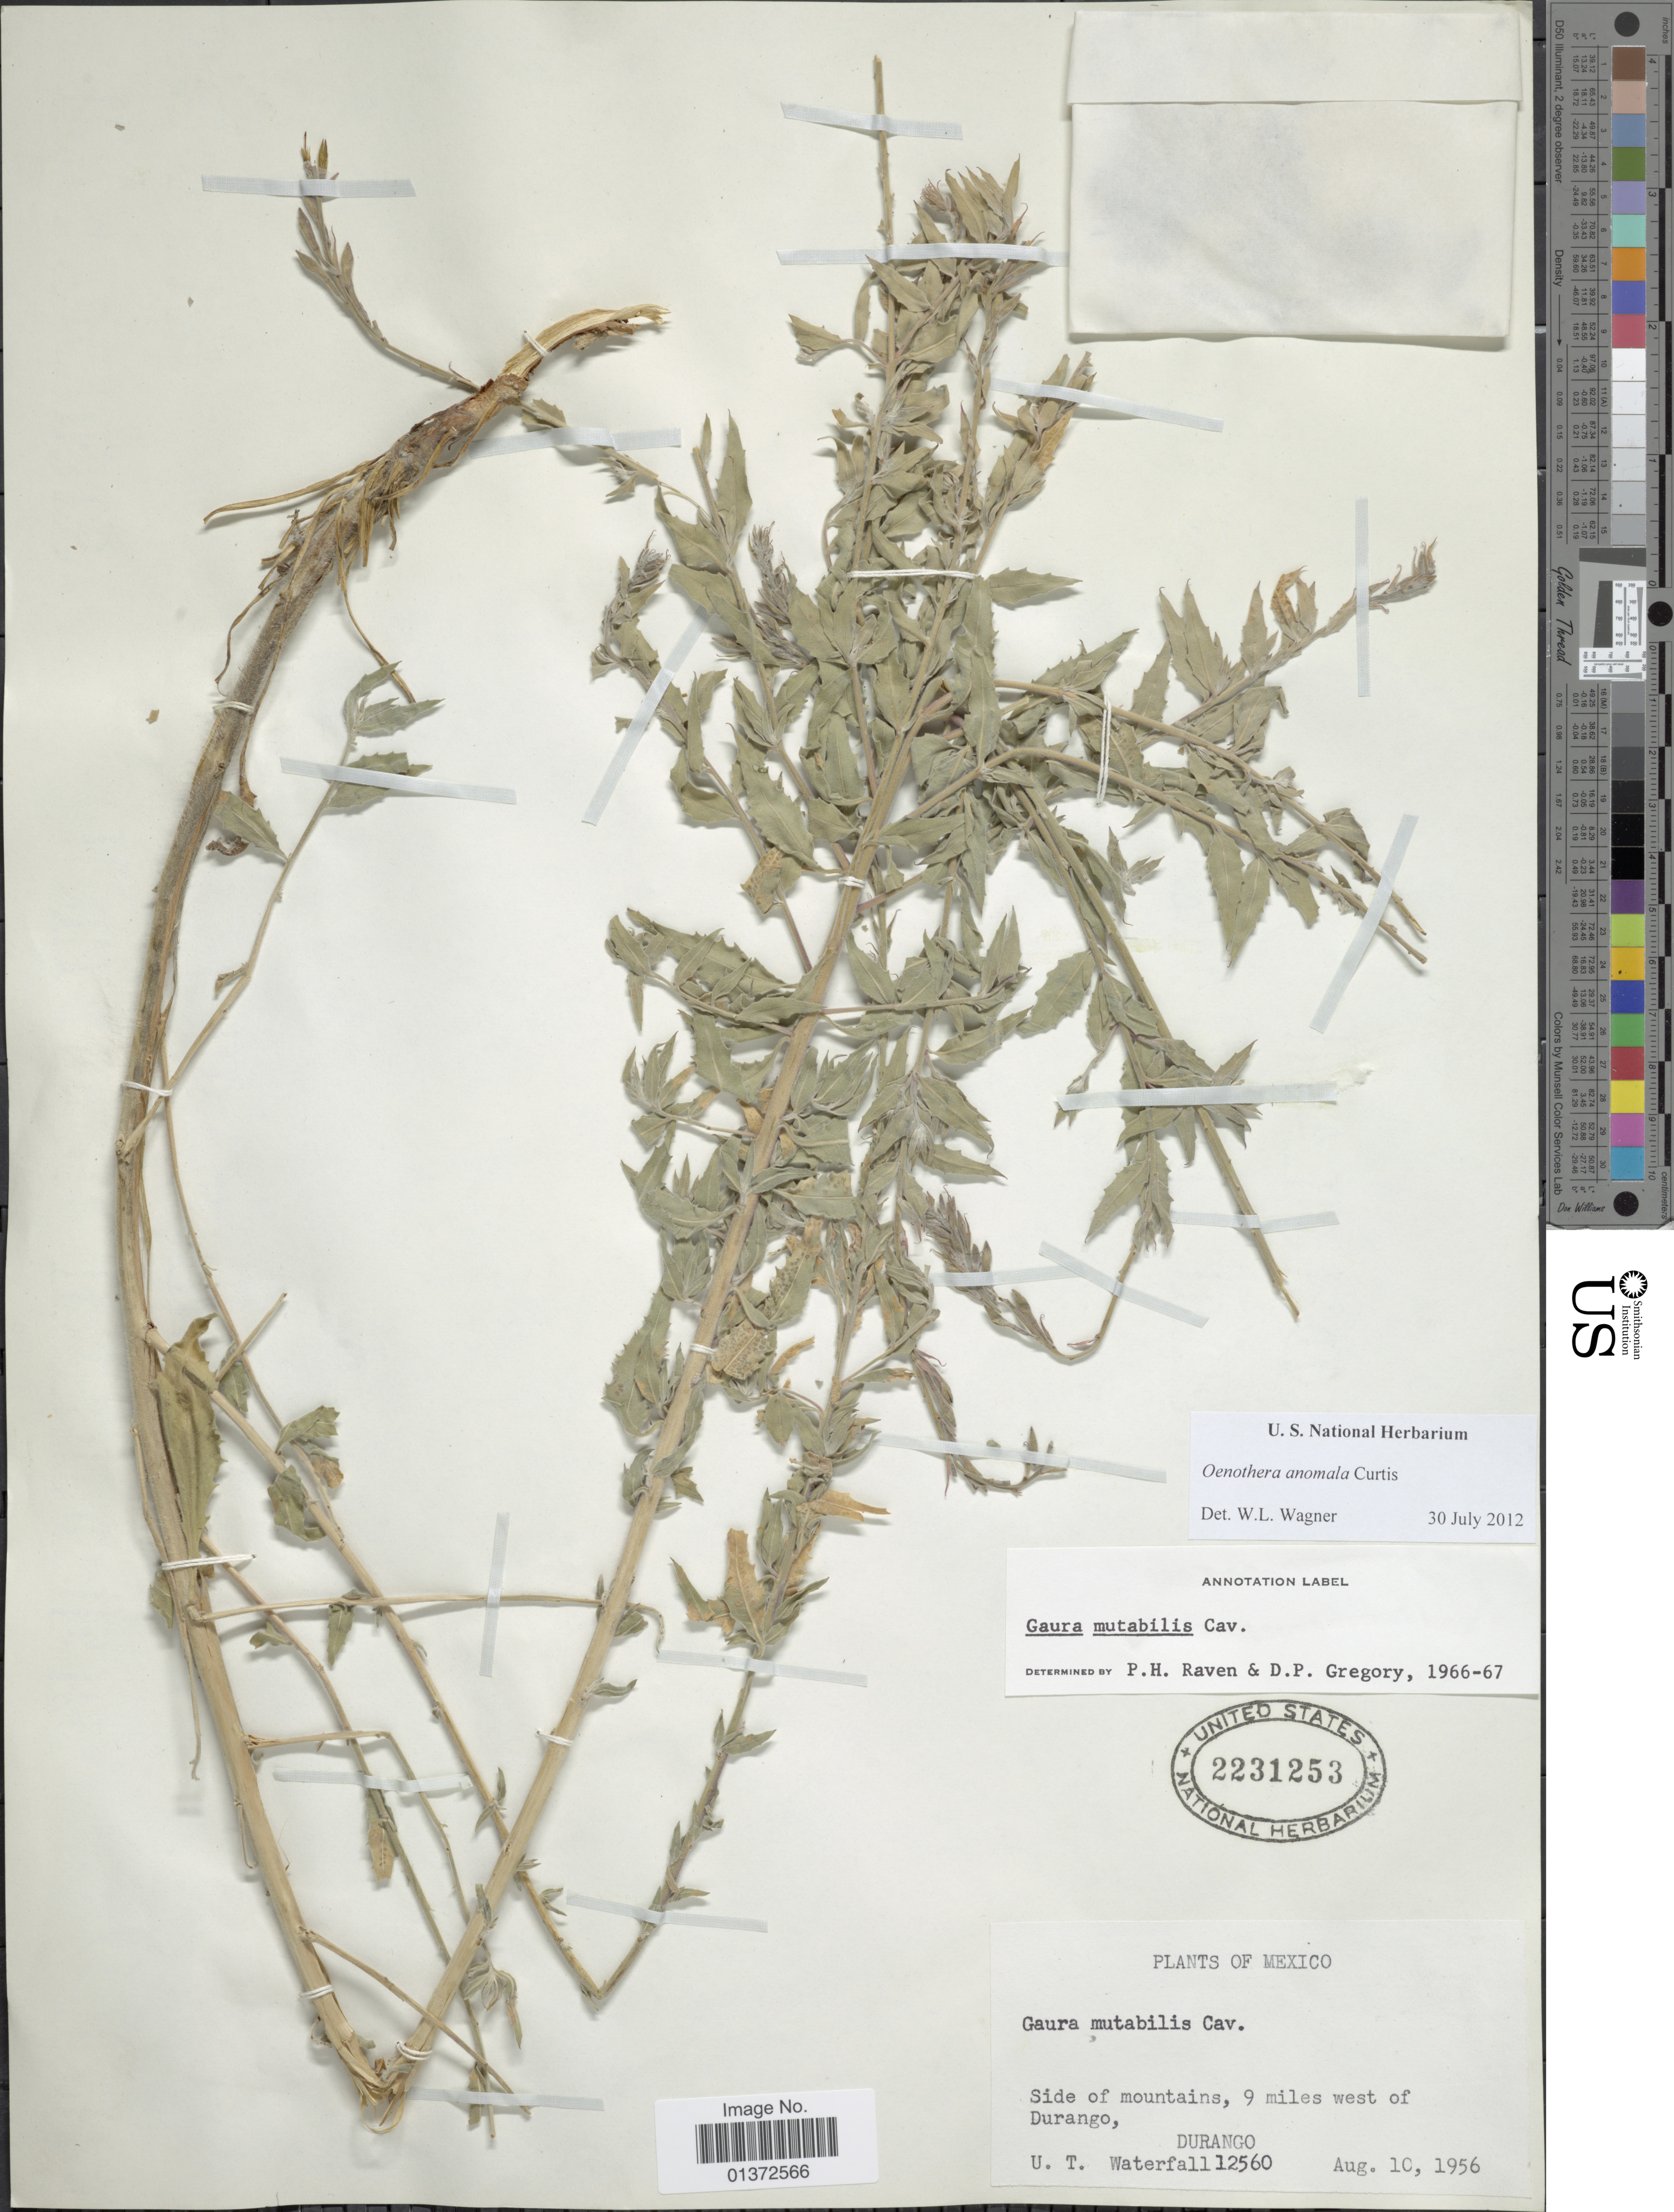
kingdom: Plantae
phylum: Tracheophyta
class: Magnoliopsida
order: Myrtales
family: Onagraceae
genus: Oenothera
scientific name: Oenothera anomala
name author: Curtis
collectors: U. T. Waterfall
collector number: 12560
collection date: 1956-08-10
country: Mexico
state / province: Durango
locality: Side of mountains, 9 miles west of Durango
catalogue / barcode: US 2231253